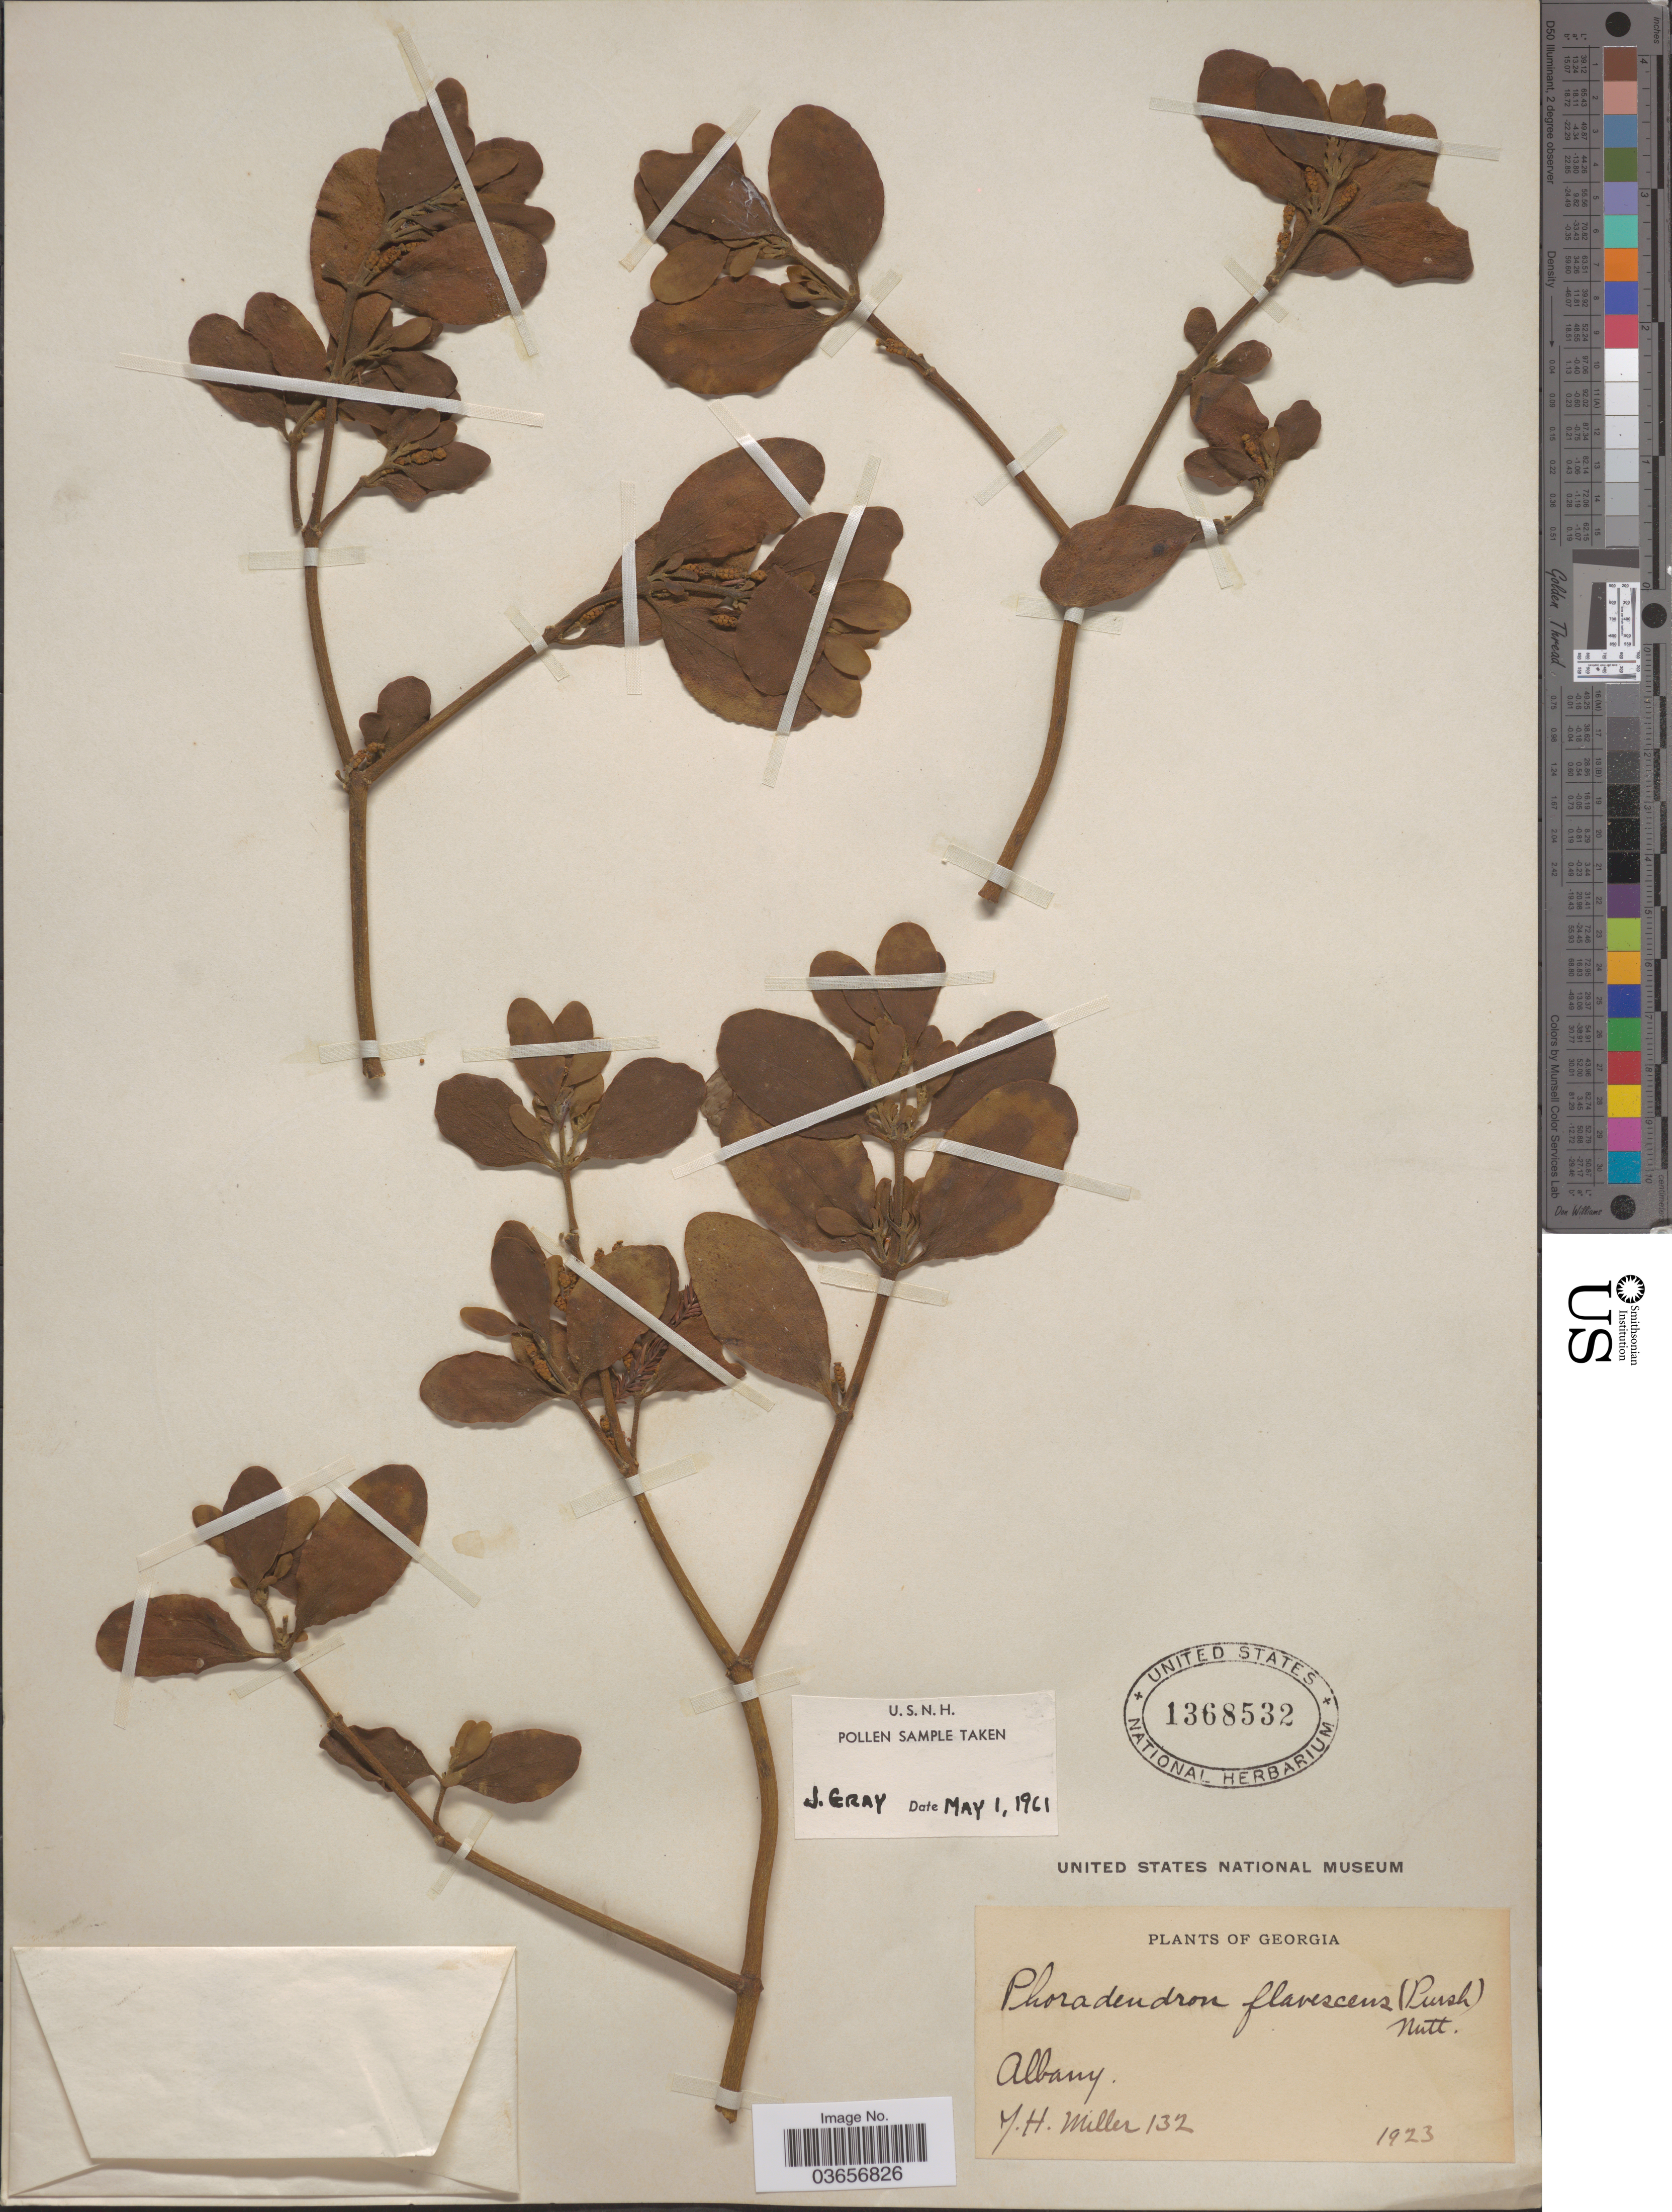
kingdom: Plantae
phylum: Tracheophyta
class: Magnoliopsida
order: Santalales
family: Viscaceae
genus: Phoradendron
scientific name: Phoradendron flavescens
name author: Nutt.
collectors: J. H. Miller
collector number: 132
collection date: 1923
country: United States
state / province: Georgia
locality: Albany.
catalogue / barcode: US 1368532